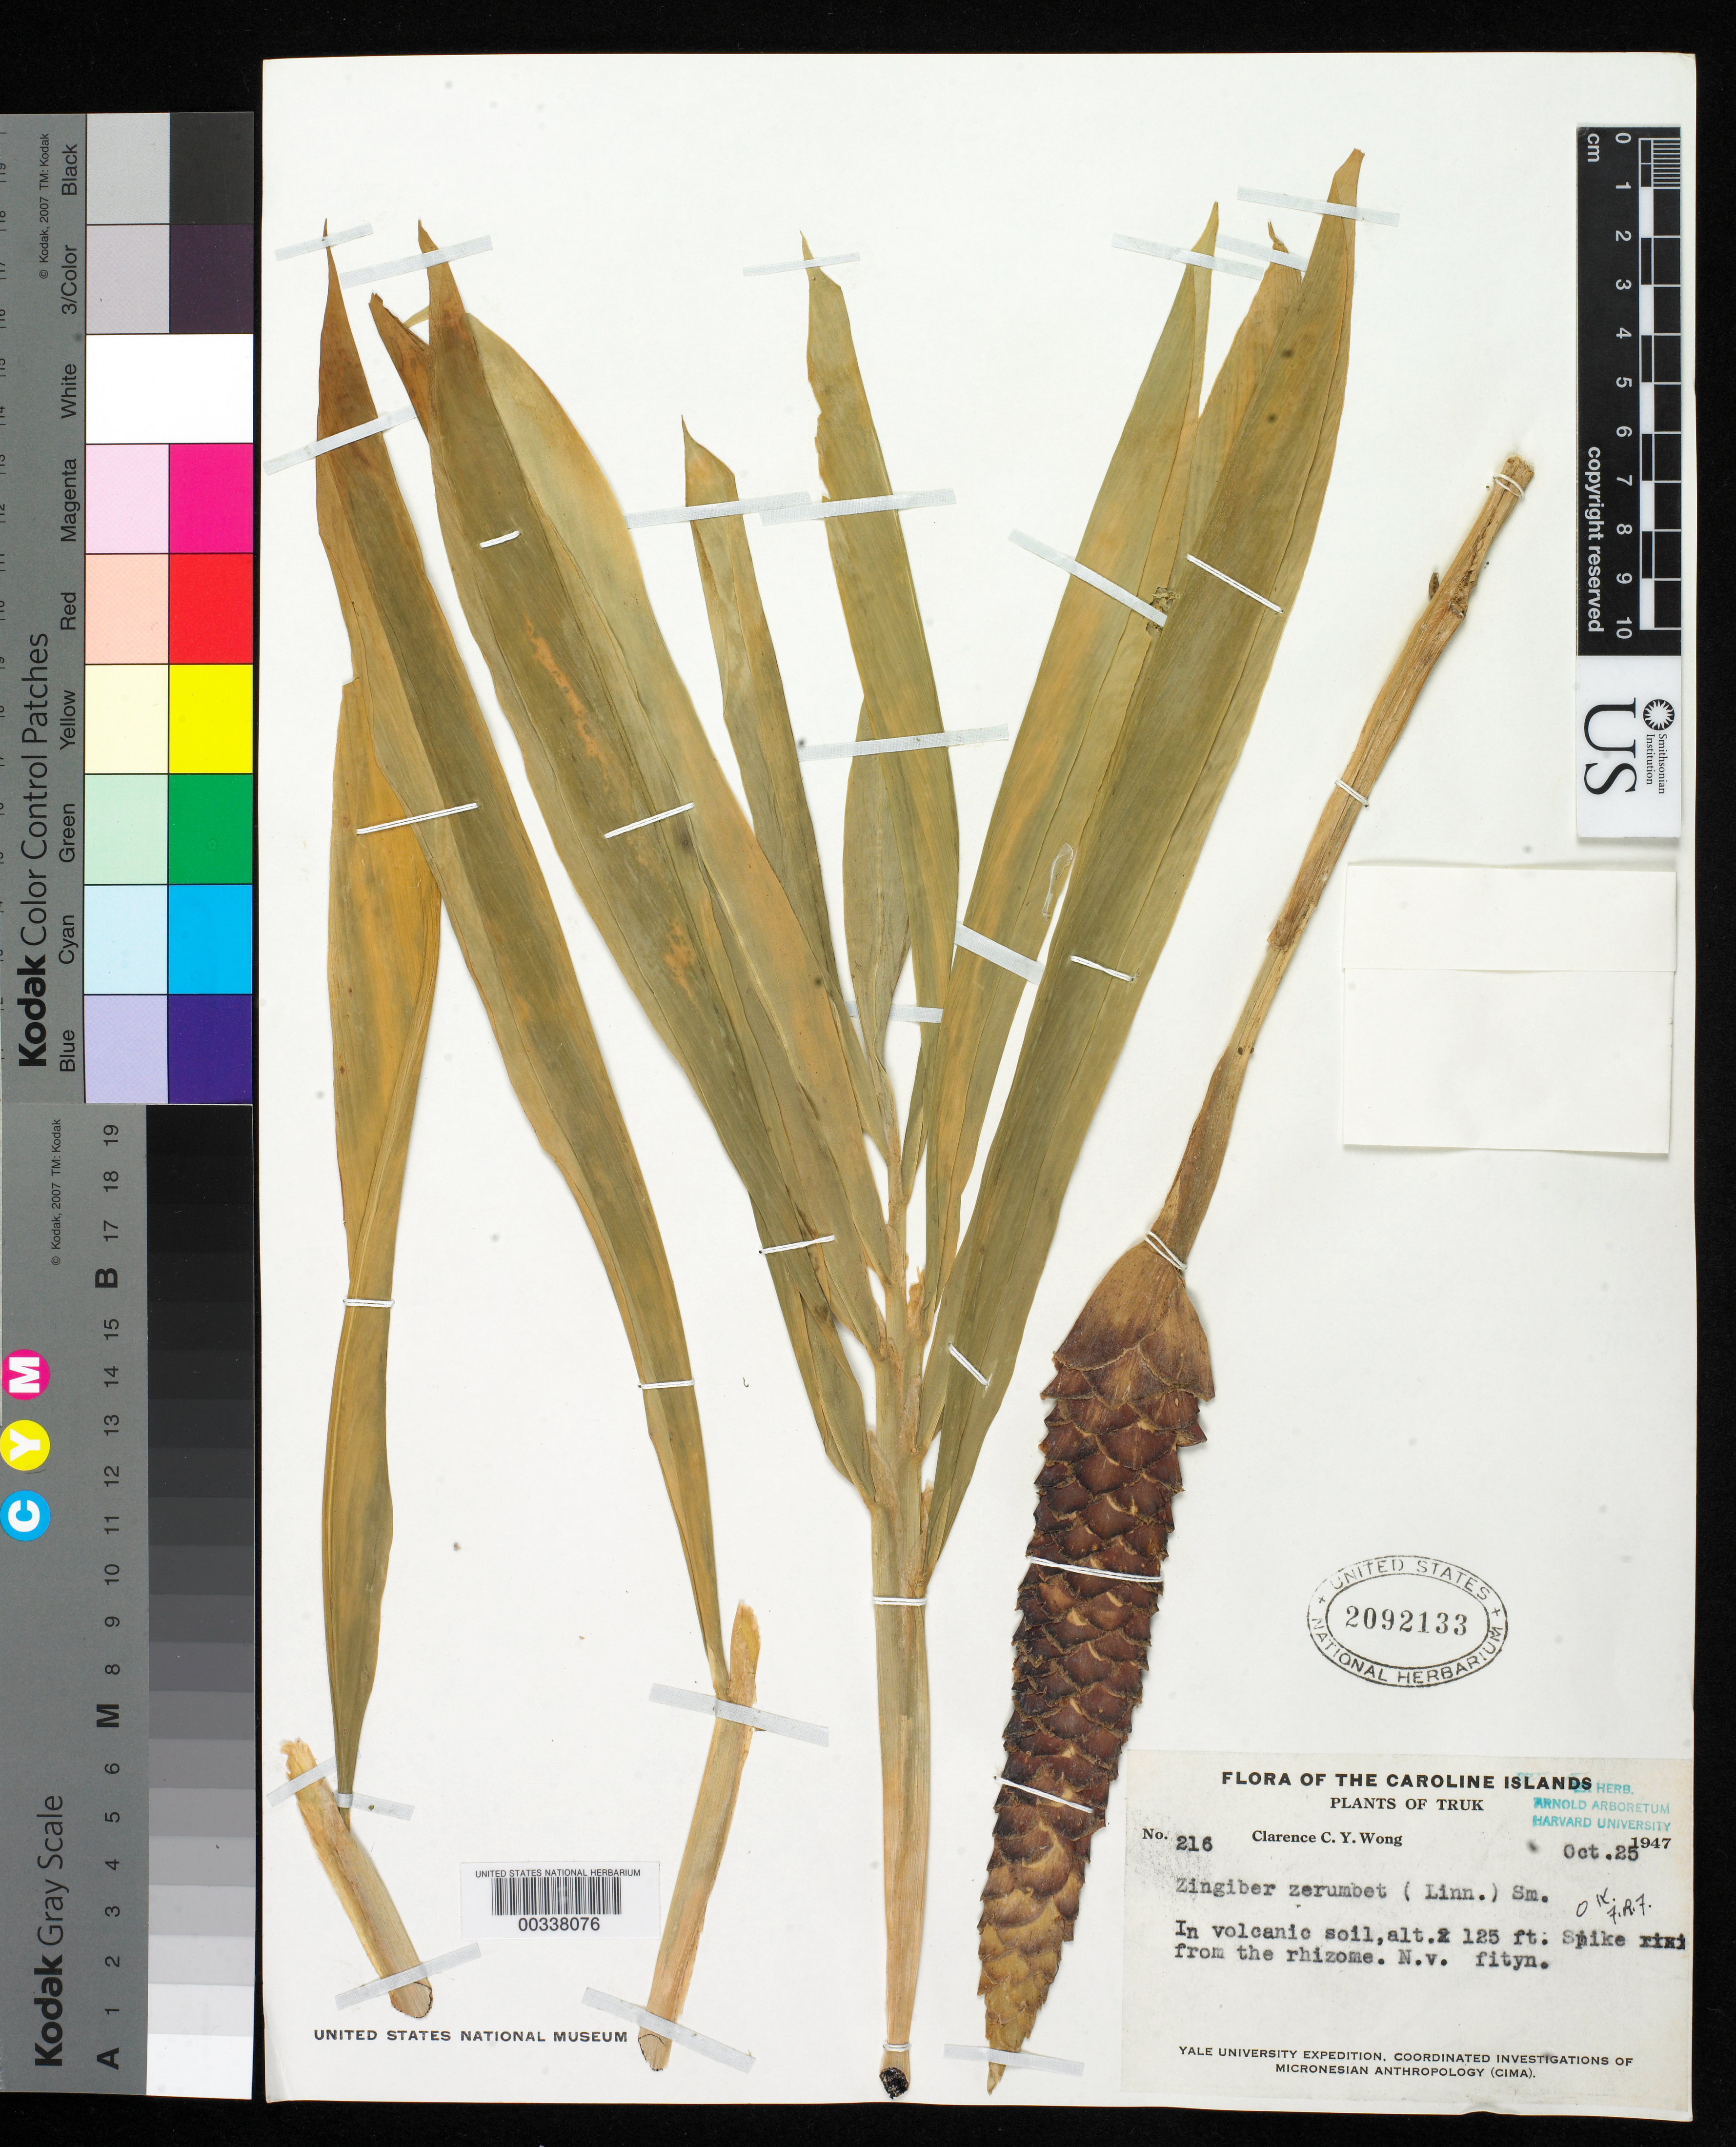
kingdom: Plantae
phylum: Tracheophyta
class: Liliopsida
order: Zingiberales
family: Zingiberaceae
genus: Zingiber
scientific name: Zingiber zerumbet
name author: (L.) Sm.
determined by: Fosberg, F. R.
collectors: C. Wong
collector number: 216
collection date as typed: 25 Oct 1947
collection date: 1947-10-25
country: Micronesia, Federated States of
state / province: Truk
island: Truk (Chuuk) Is.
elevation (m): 38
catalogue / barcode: US 2092133